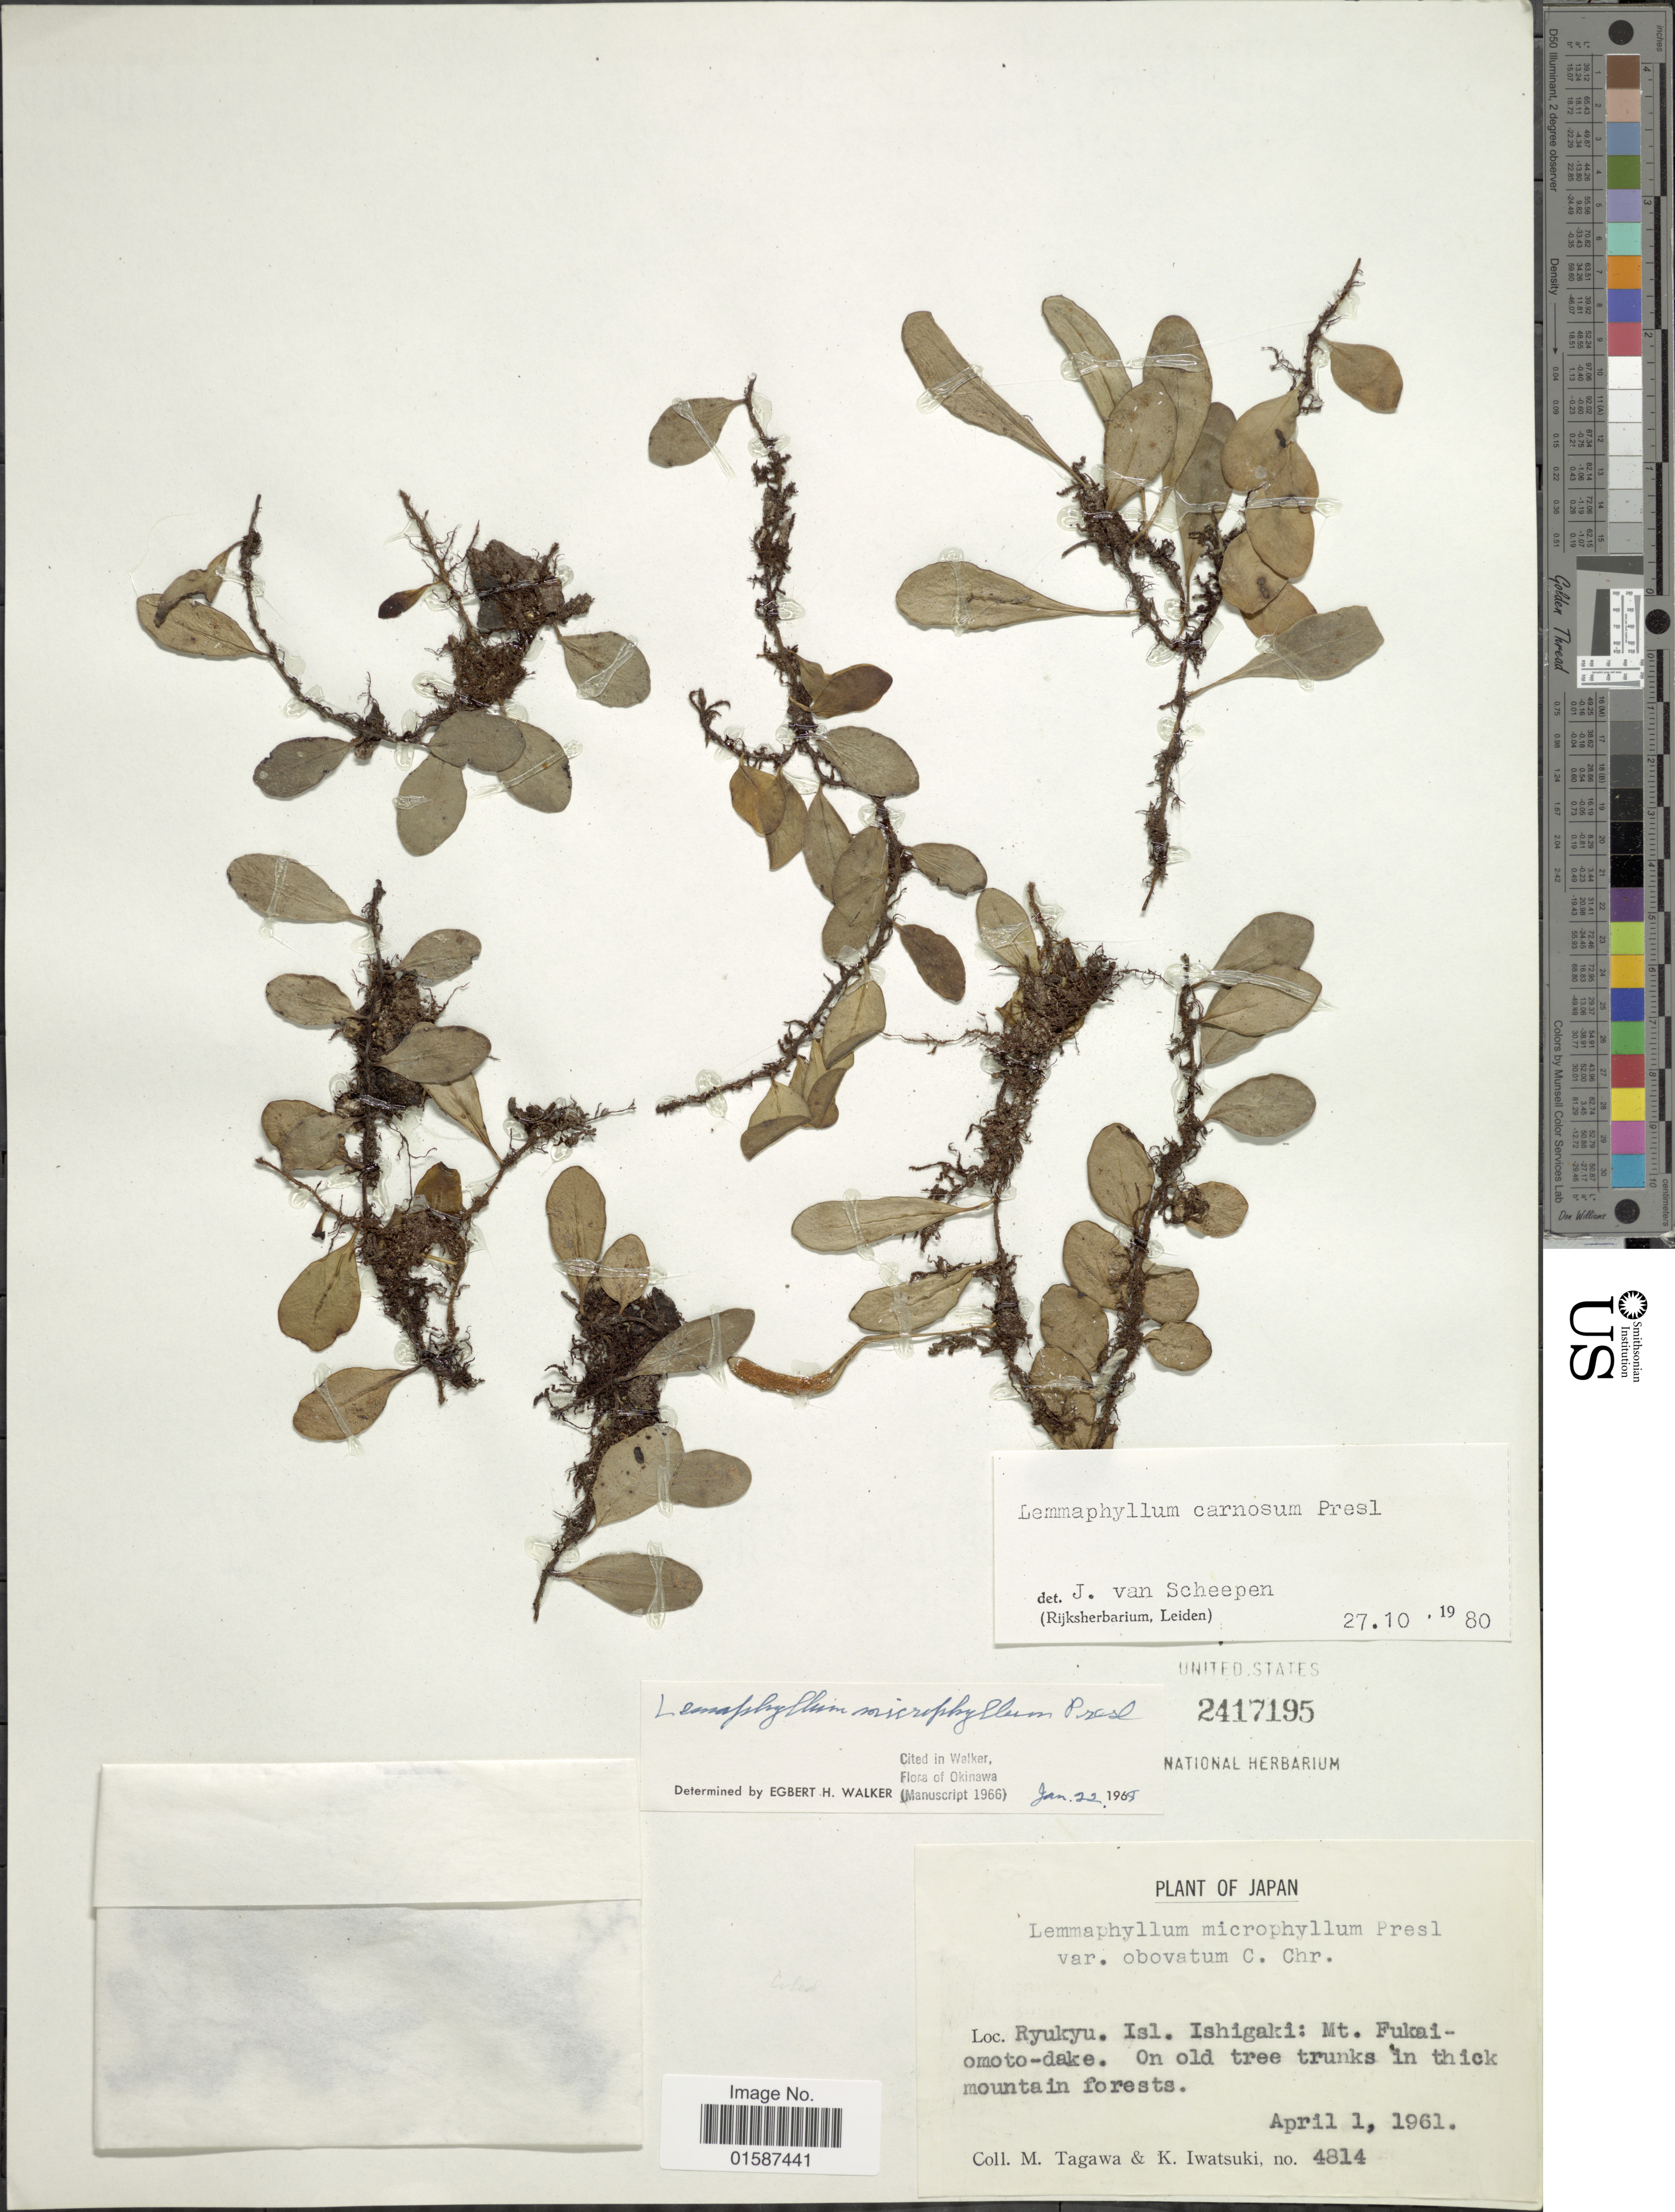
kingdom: Plantae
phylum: Tracheophyta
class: Polypodiopsida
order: Polypodiales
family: Polypodiaceae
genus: Lemmaphyllum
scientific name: Lemmaphyllum carnosum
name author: (J. Sm. ex Hook.) C. Presl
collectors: M. Tagawa & K. Iwatsuki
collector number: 4814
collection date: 1961-04-01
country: Japan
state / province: Okinawa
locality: Ryukyu, Isl. Ishigaki: Mt. Fukai-omoto-dake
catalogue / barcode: US 2417195